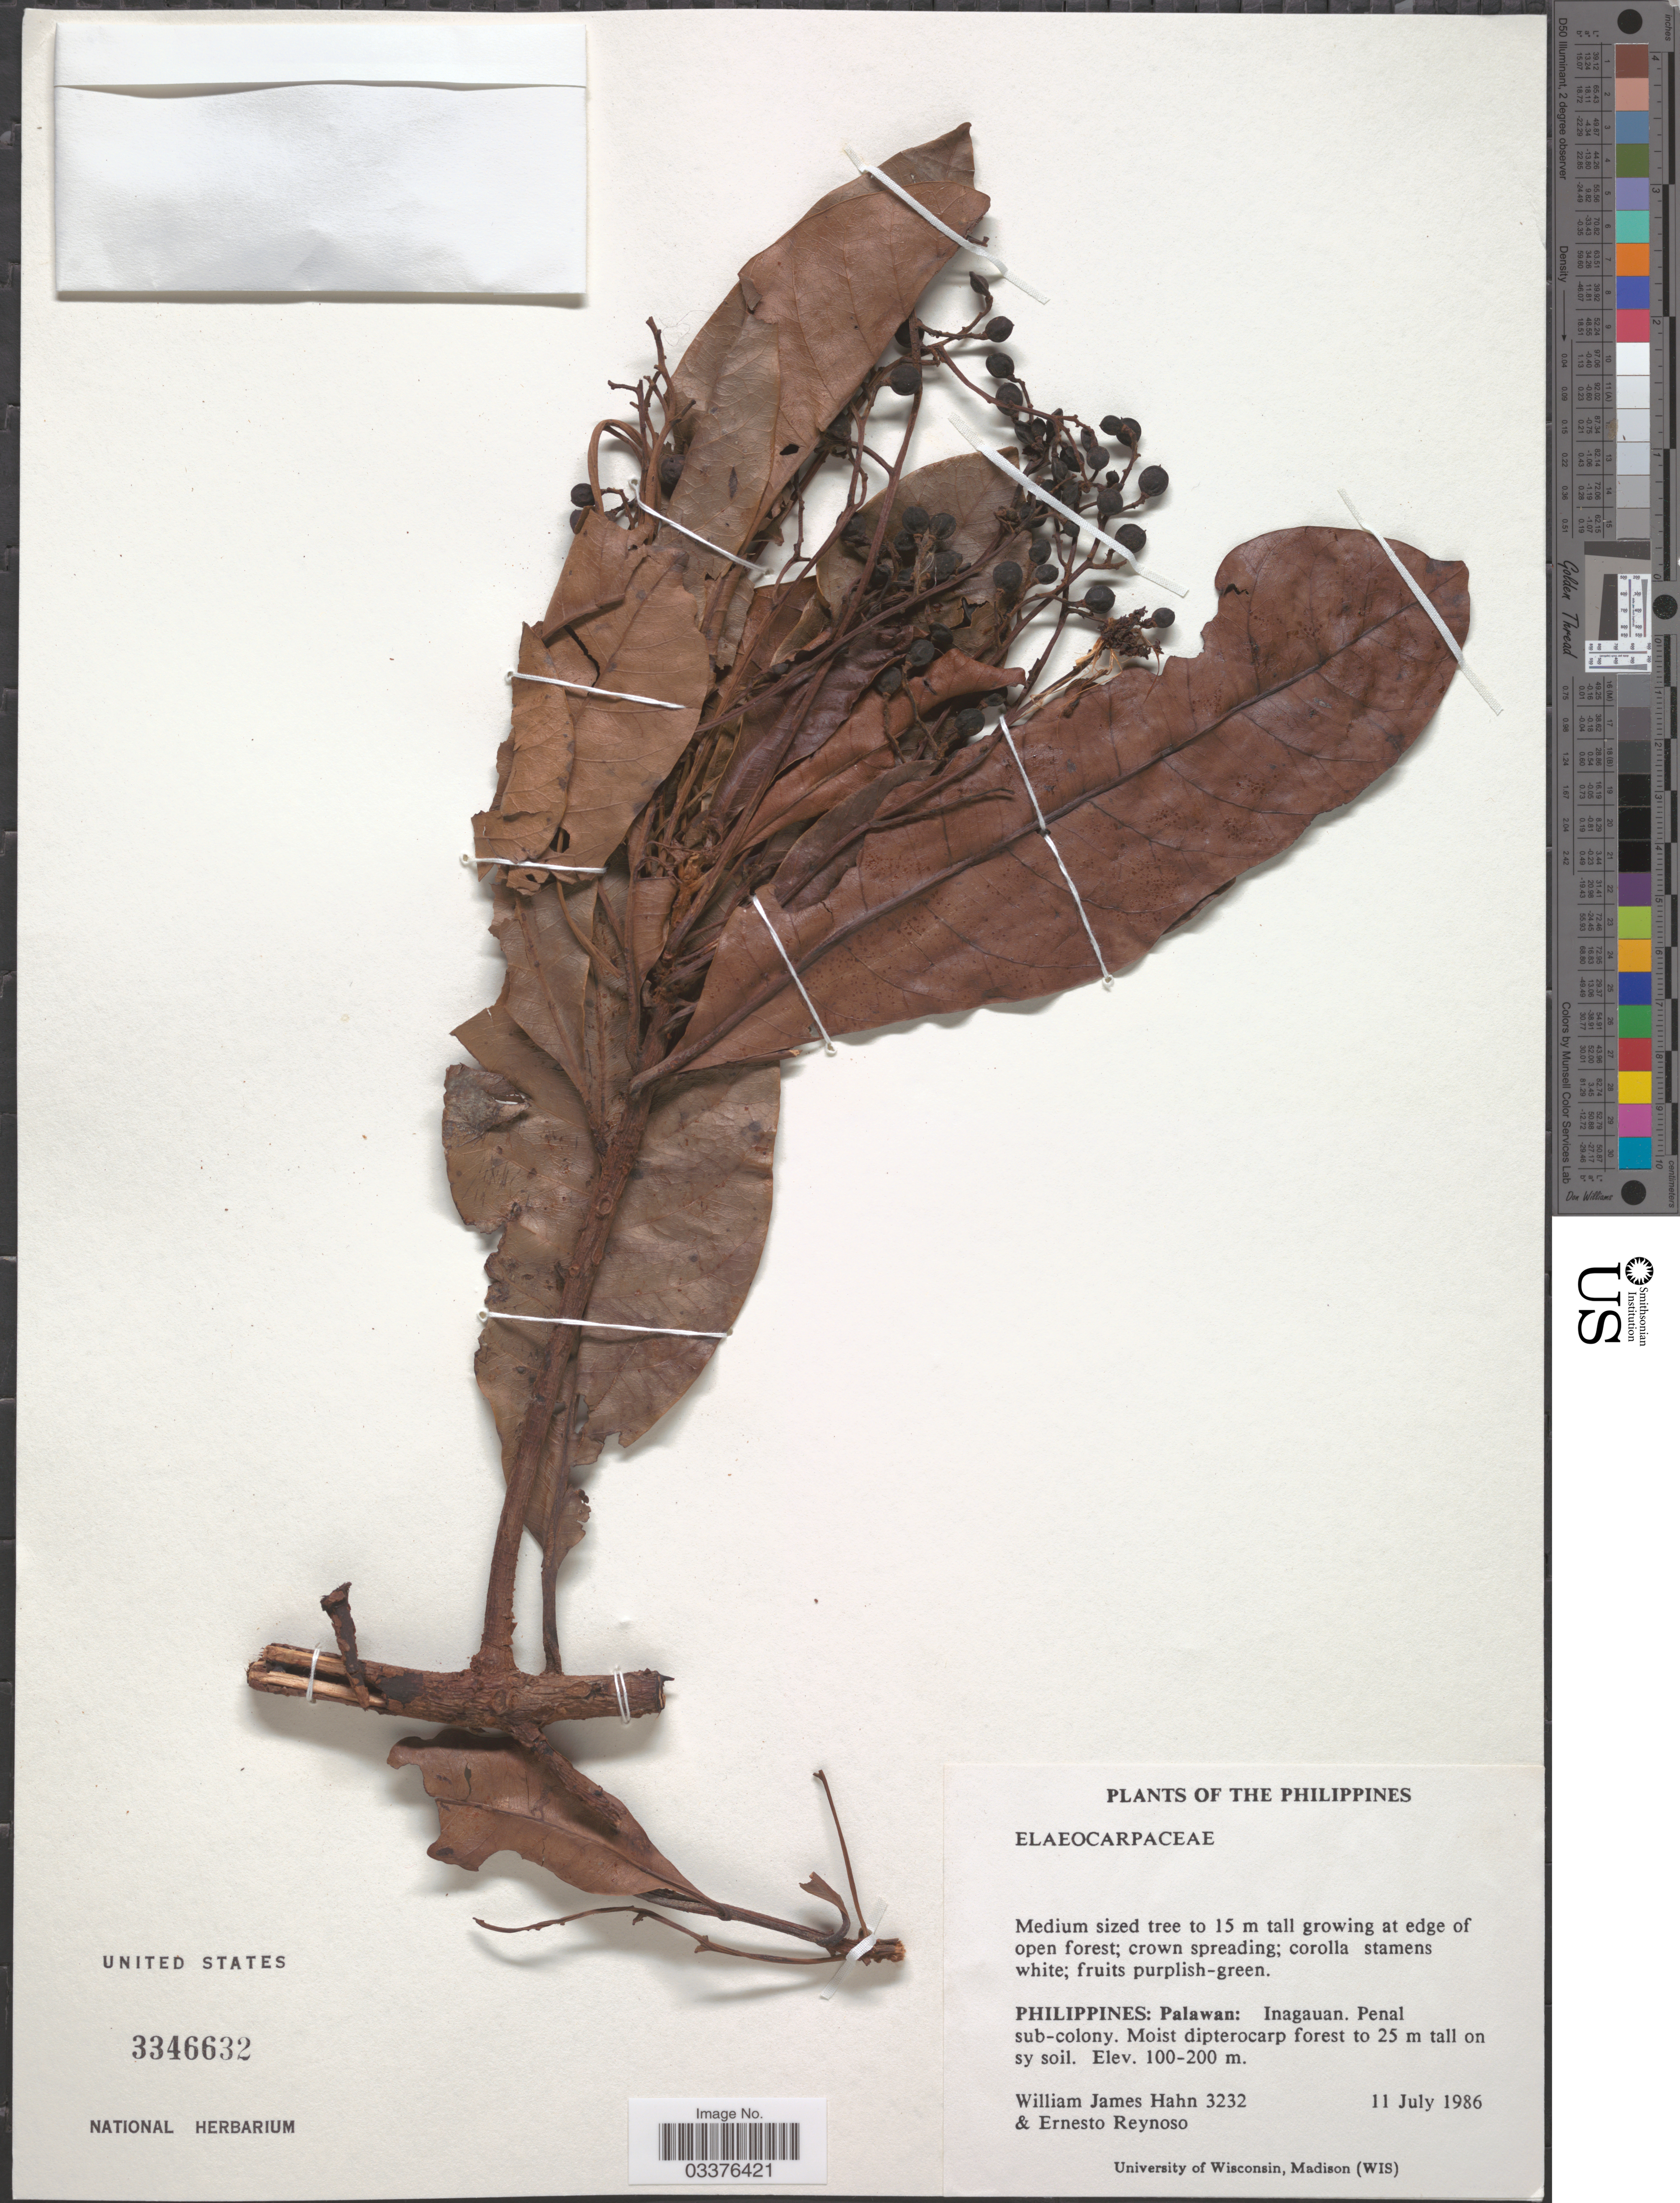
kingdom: Plantae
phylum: Tracheophyta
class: Magnoliopsida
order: Oxalidales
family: Elaeocarpaceae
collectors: W. J. Hahn & E. Reynoso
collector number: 3232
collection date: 1986-07-11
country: Philippines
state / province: Mimaropa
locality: Palawan: Inagauan. Penal sub-colony.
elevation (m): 100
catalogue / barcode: US 3346632